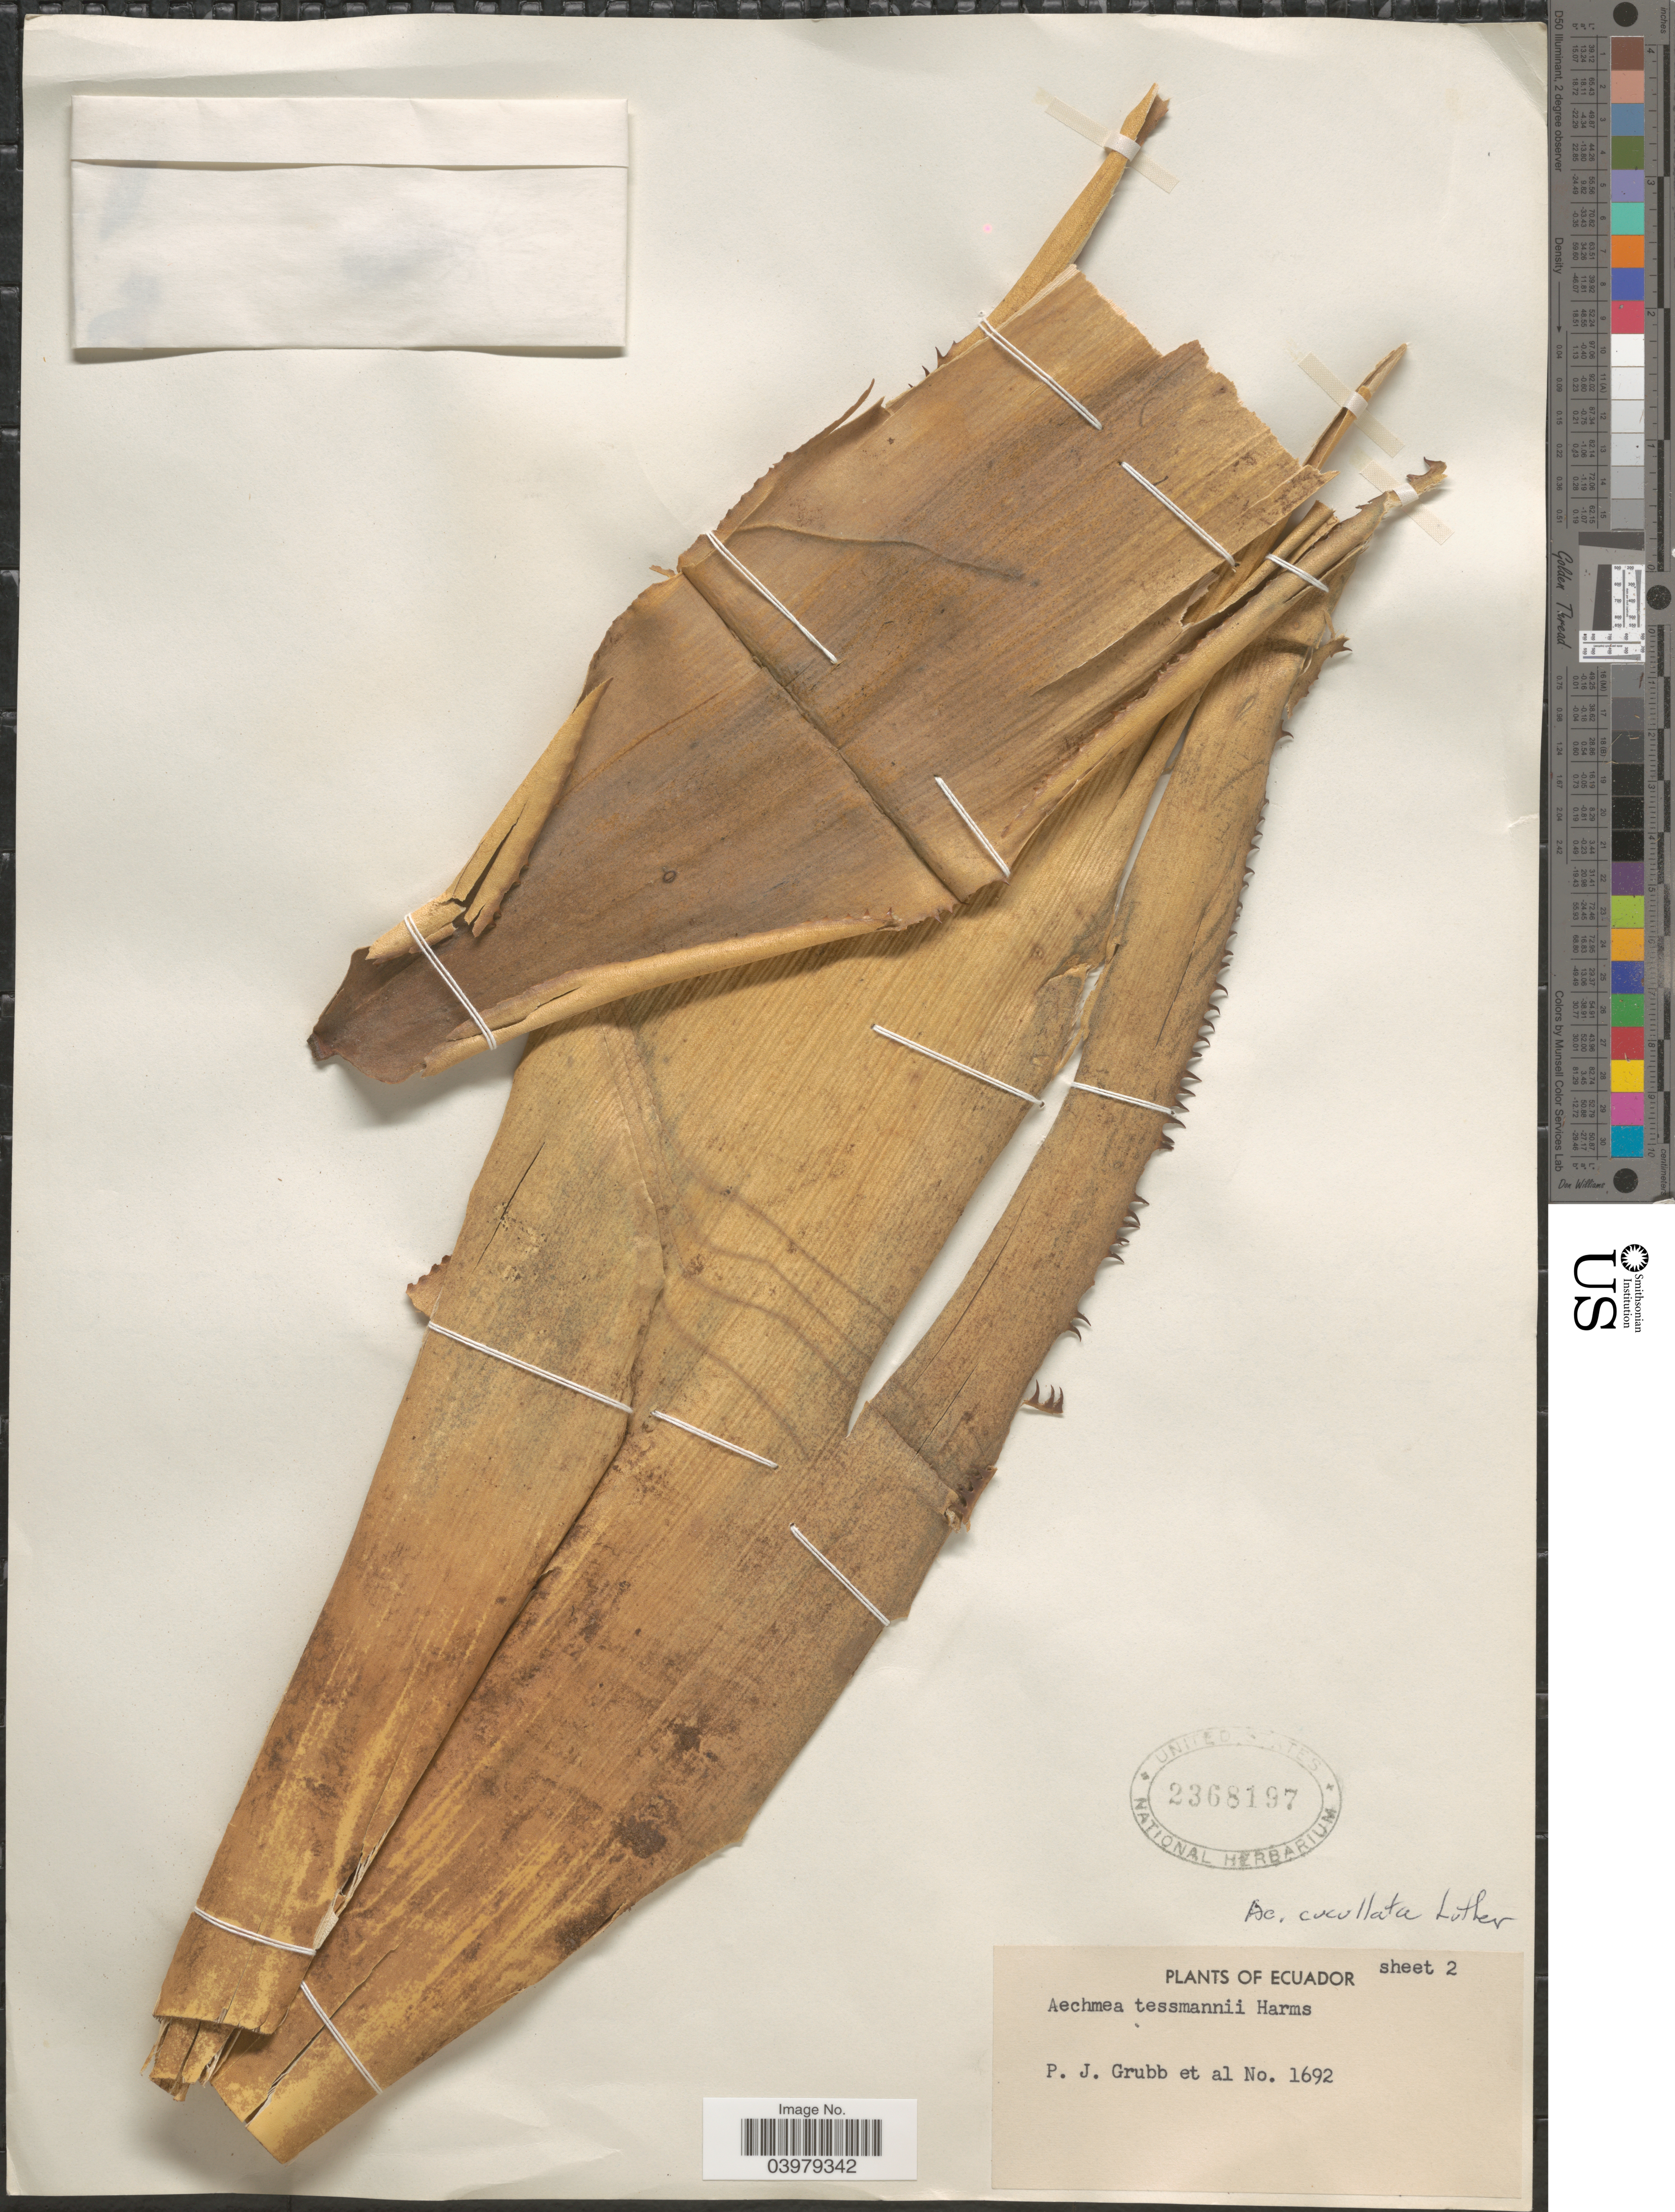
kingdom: Plantae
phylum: Tracheophyta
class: Liliopsida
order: Poales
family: Bromeliaceae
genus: Aechmea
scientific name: Aechmea cucullata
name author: H. Luther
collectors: P. J. Grubb & et al.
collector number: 1692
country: Ecuador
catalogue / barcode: US 2368197